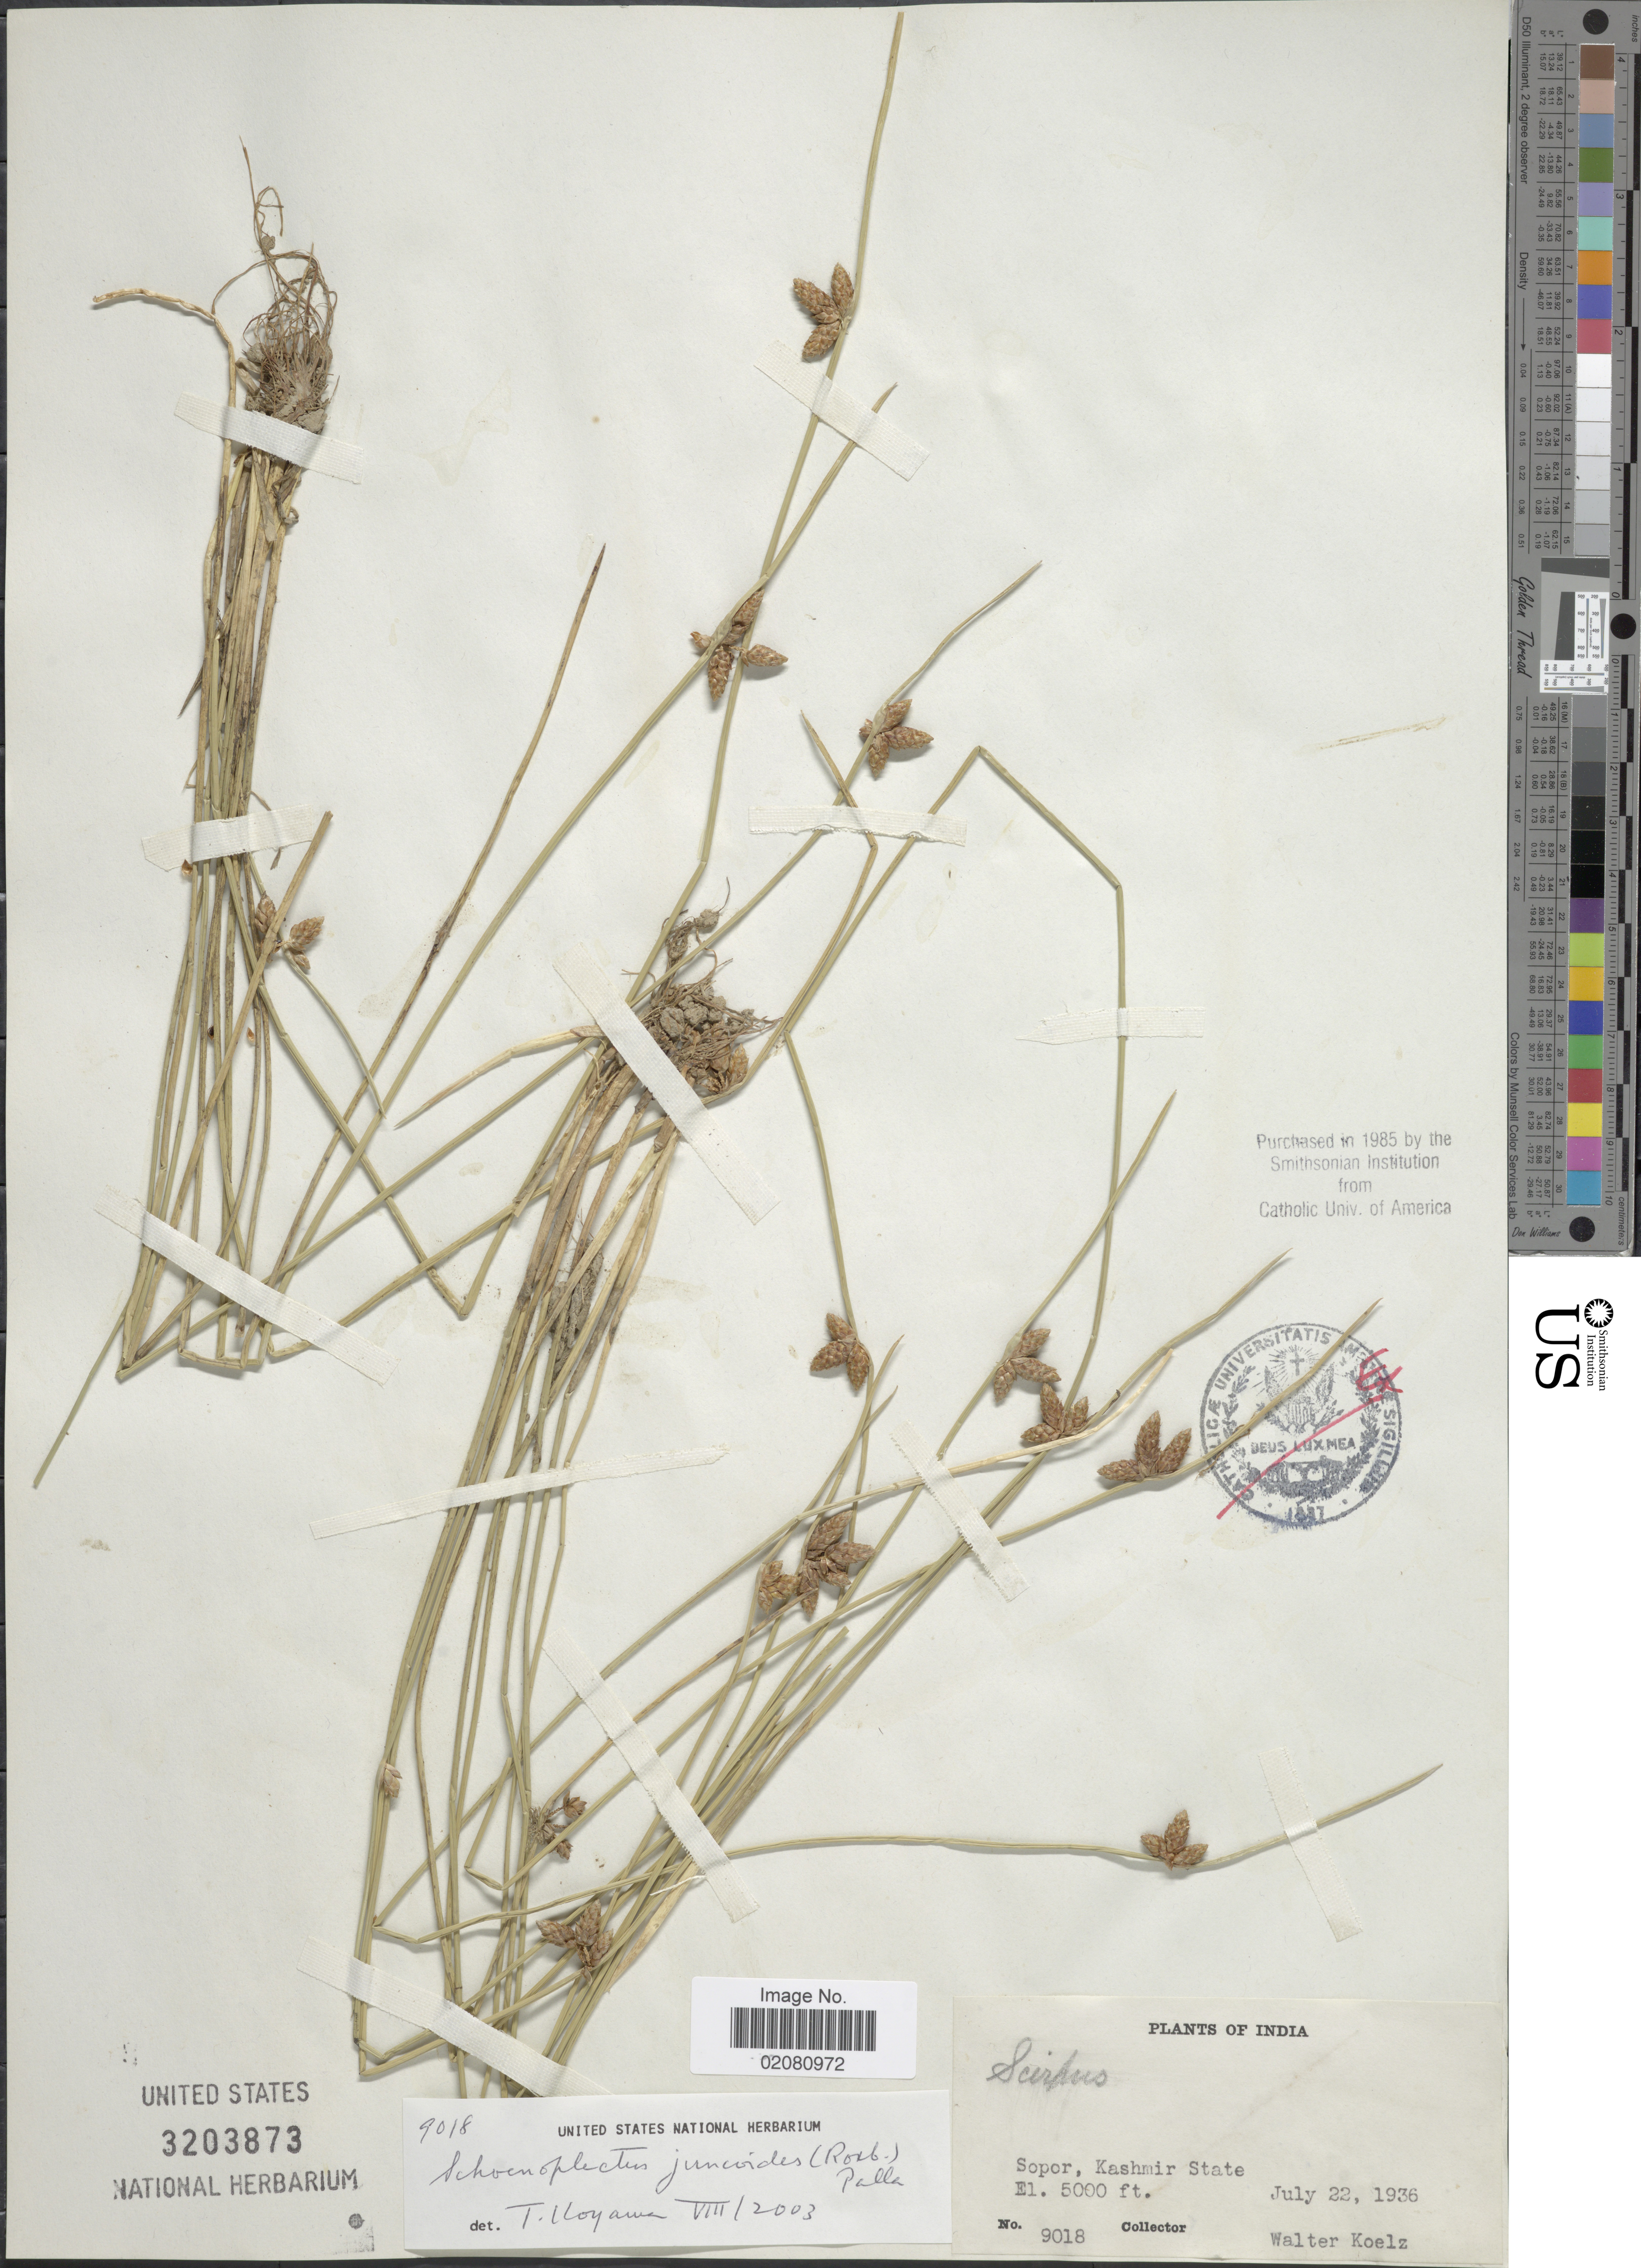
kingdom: Plantae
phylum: Tracheophyta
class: Liliopsida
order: Poales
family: Cyperaceae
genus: Schoenoplectus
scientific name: Schoenoplectus juncoides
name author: (Roxb.) Palla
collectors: W. N. Koelz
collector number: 9018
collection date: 1936-07-22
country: India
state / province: Jammu and Kashmir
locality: India. Sopor, Kashmir State.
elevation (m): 1524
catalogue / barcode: US 3203873